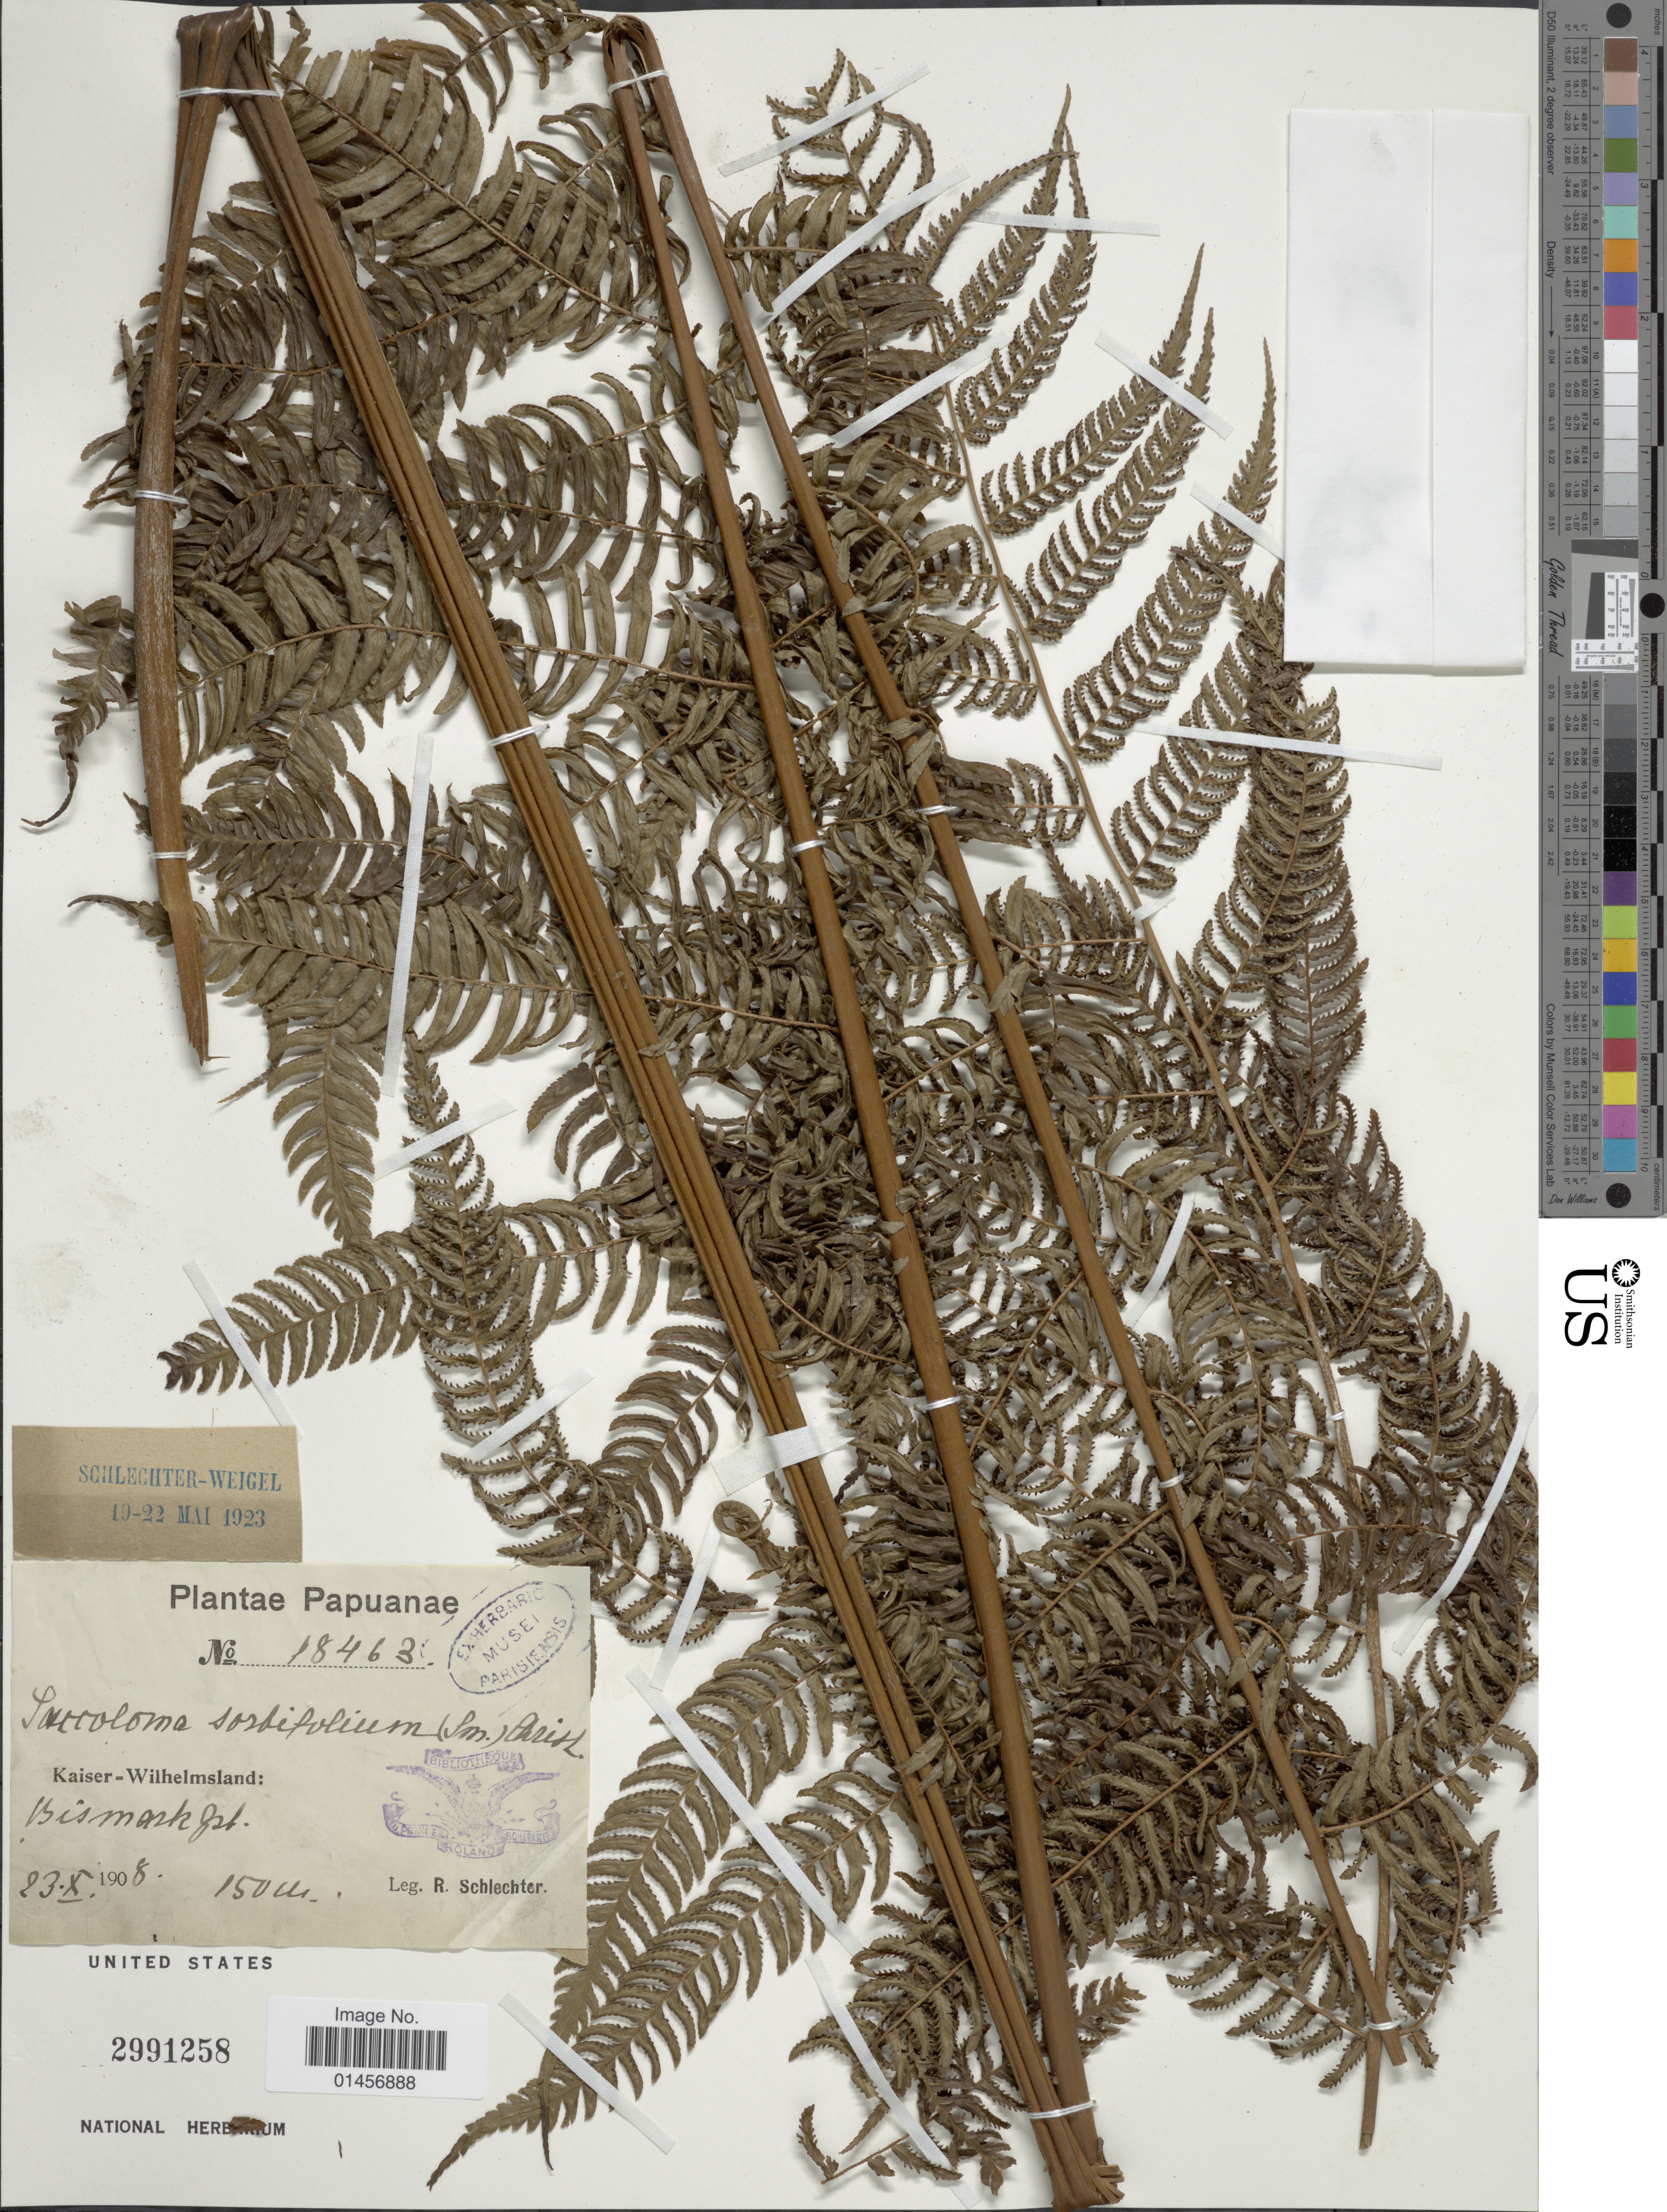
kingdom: Plantae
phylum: Tracheophyta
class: Polypodiopsida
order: Polypodiales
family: Cystodiaceae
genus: Cystodium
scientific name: Cystodium sorbifolium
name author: (J. Sm.) J. Sm.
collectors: F. R. R. Schlechter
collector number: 18463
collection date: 1908-10-23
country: Papua New Guinea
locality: Papuanae, Kaiser-Wilhelmsland: Bismarck Mts.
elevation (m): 150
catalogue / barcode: US 2991258